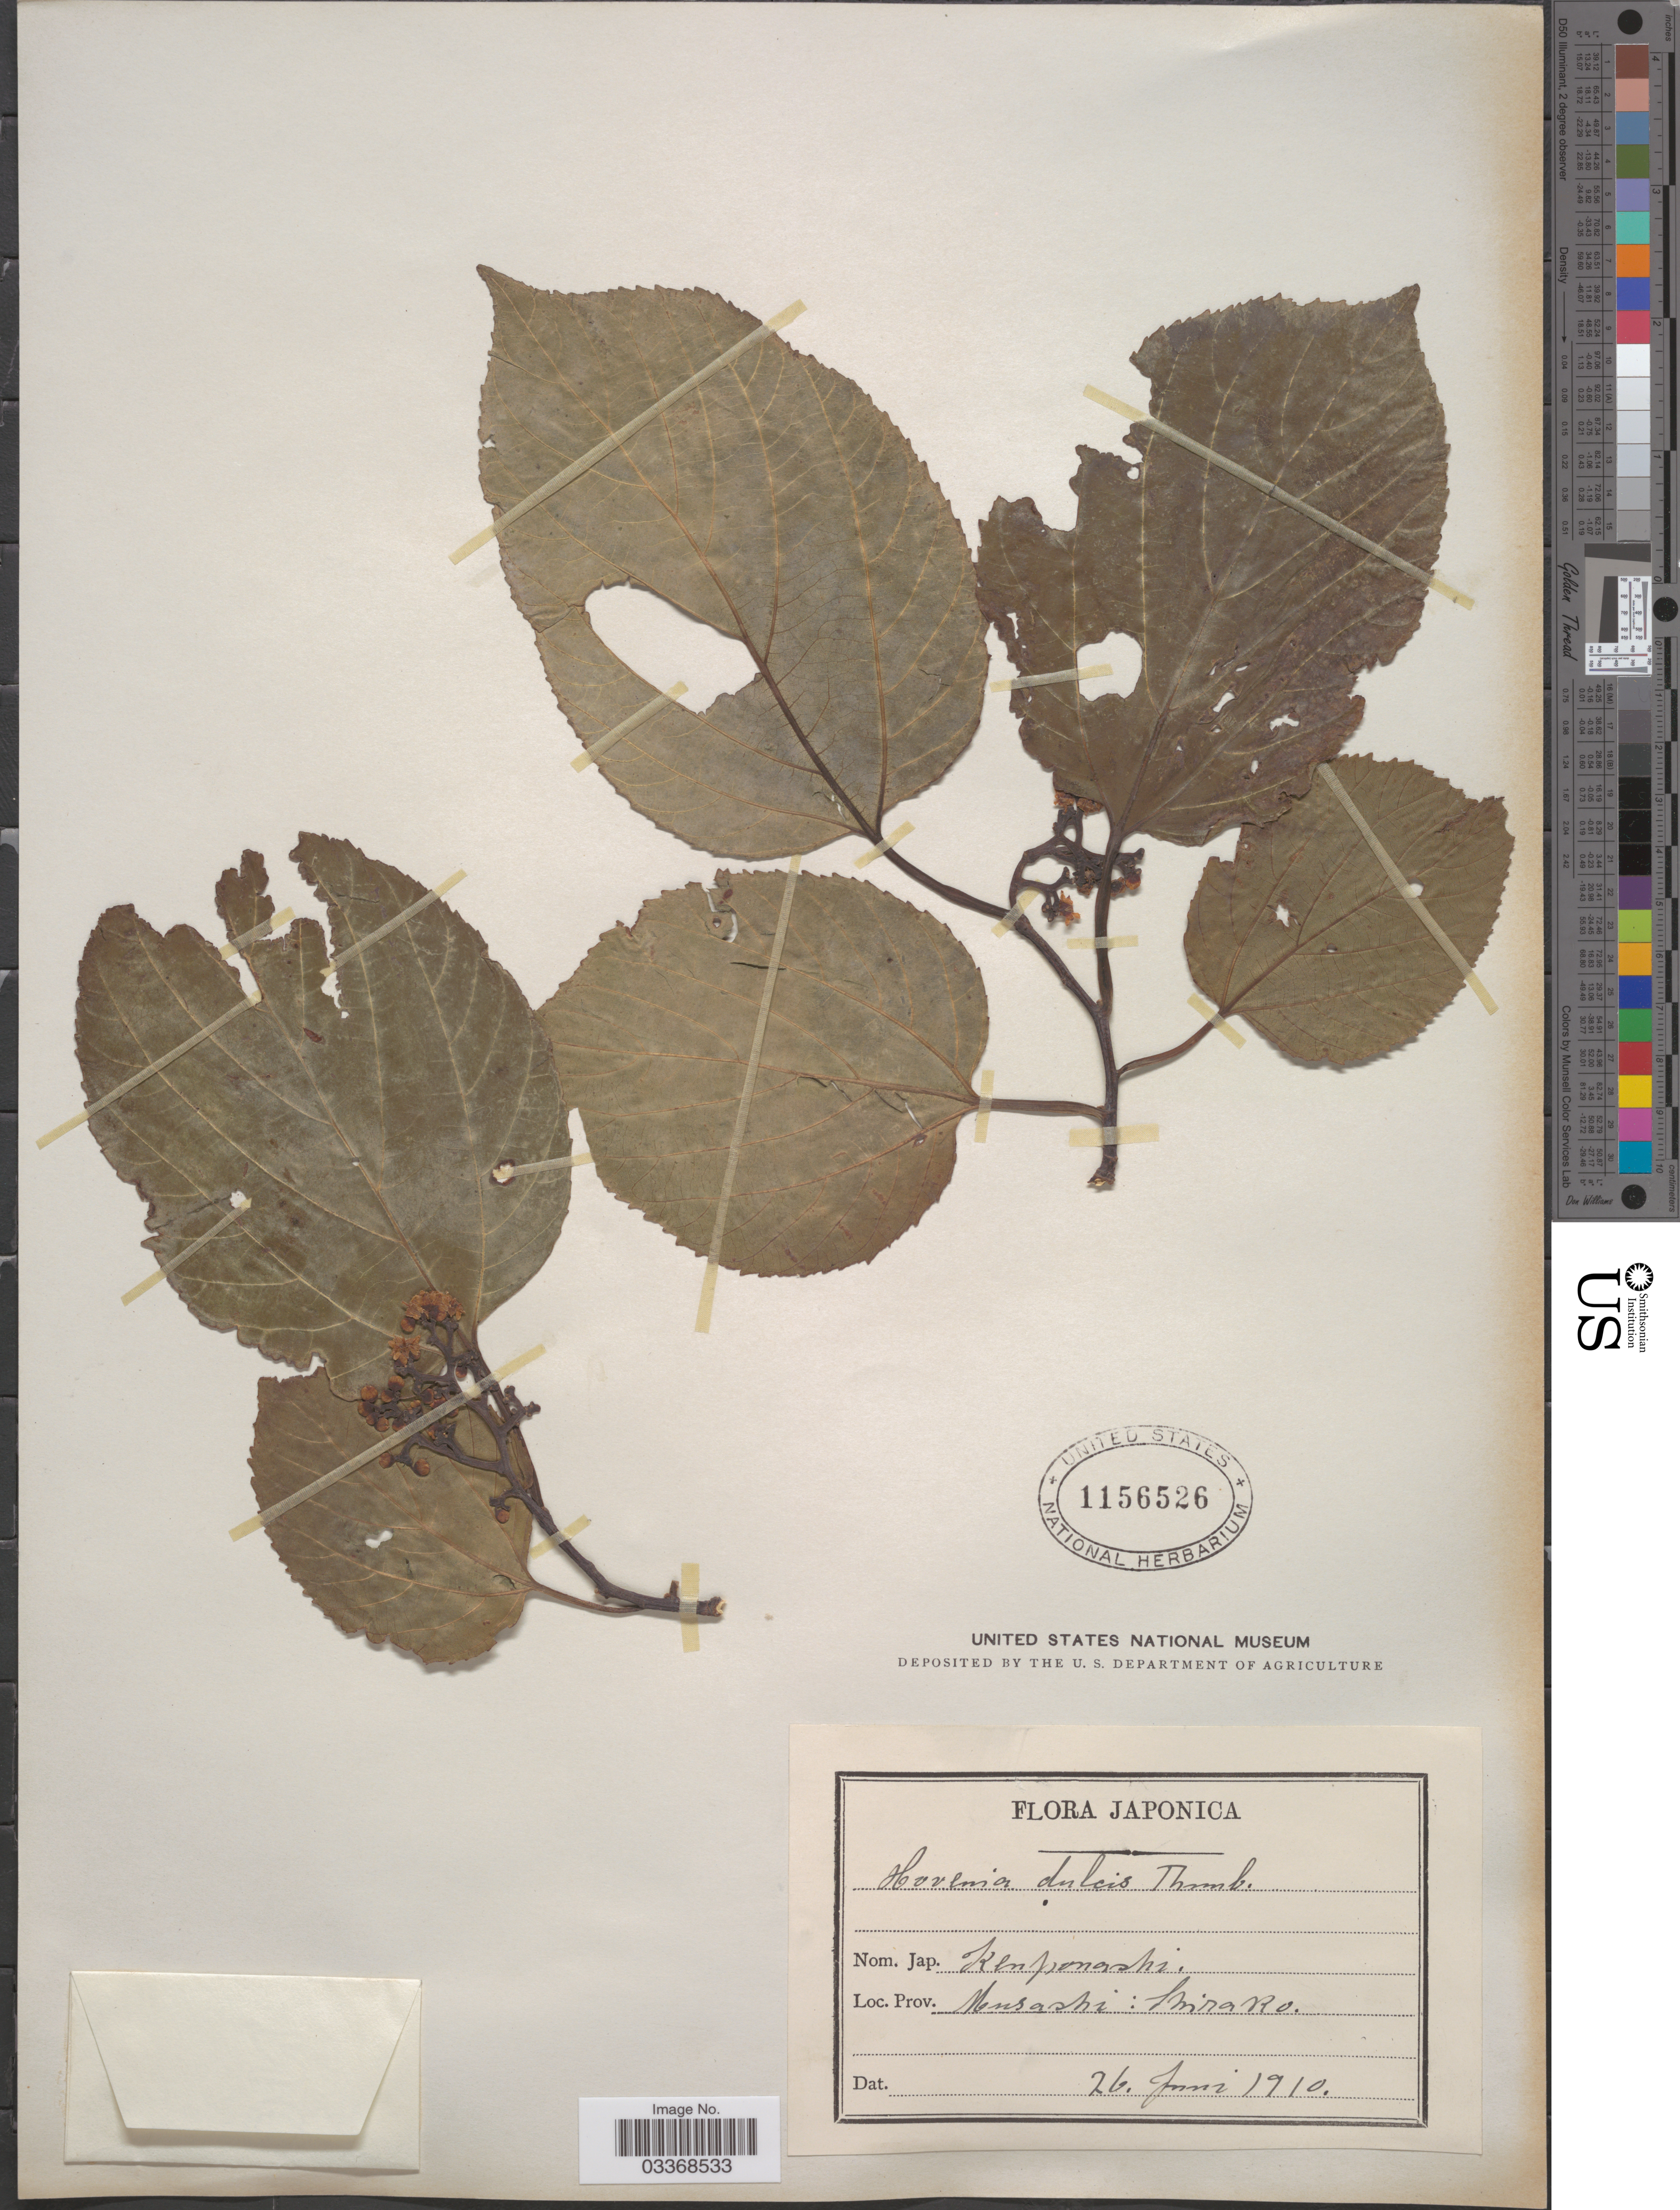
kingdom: Plantae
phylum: Tracheophyta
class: Magnoliopsida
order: Rosales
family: Rhamnaceae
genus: Hovenia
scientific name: Hovenia dulcis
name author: Thunb.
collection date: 1910-06-26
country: Japan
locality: Musashi: Shirako.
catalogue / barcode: US 1156526